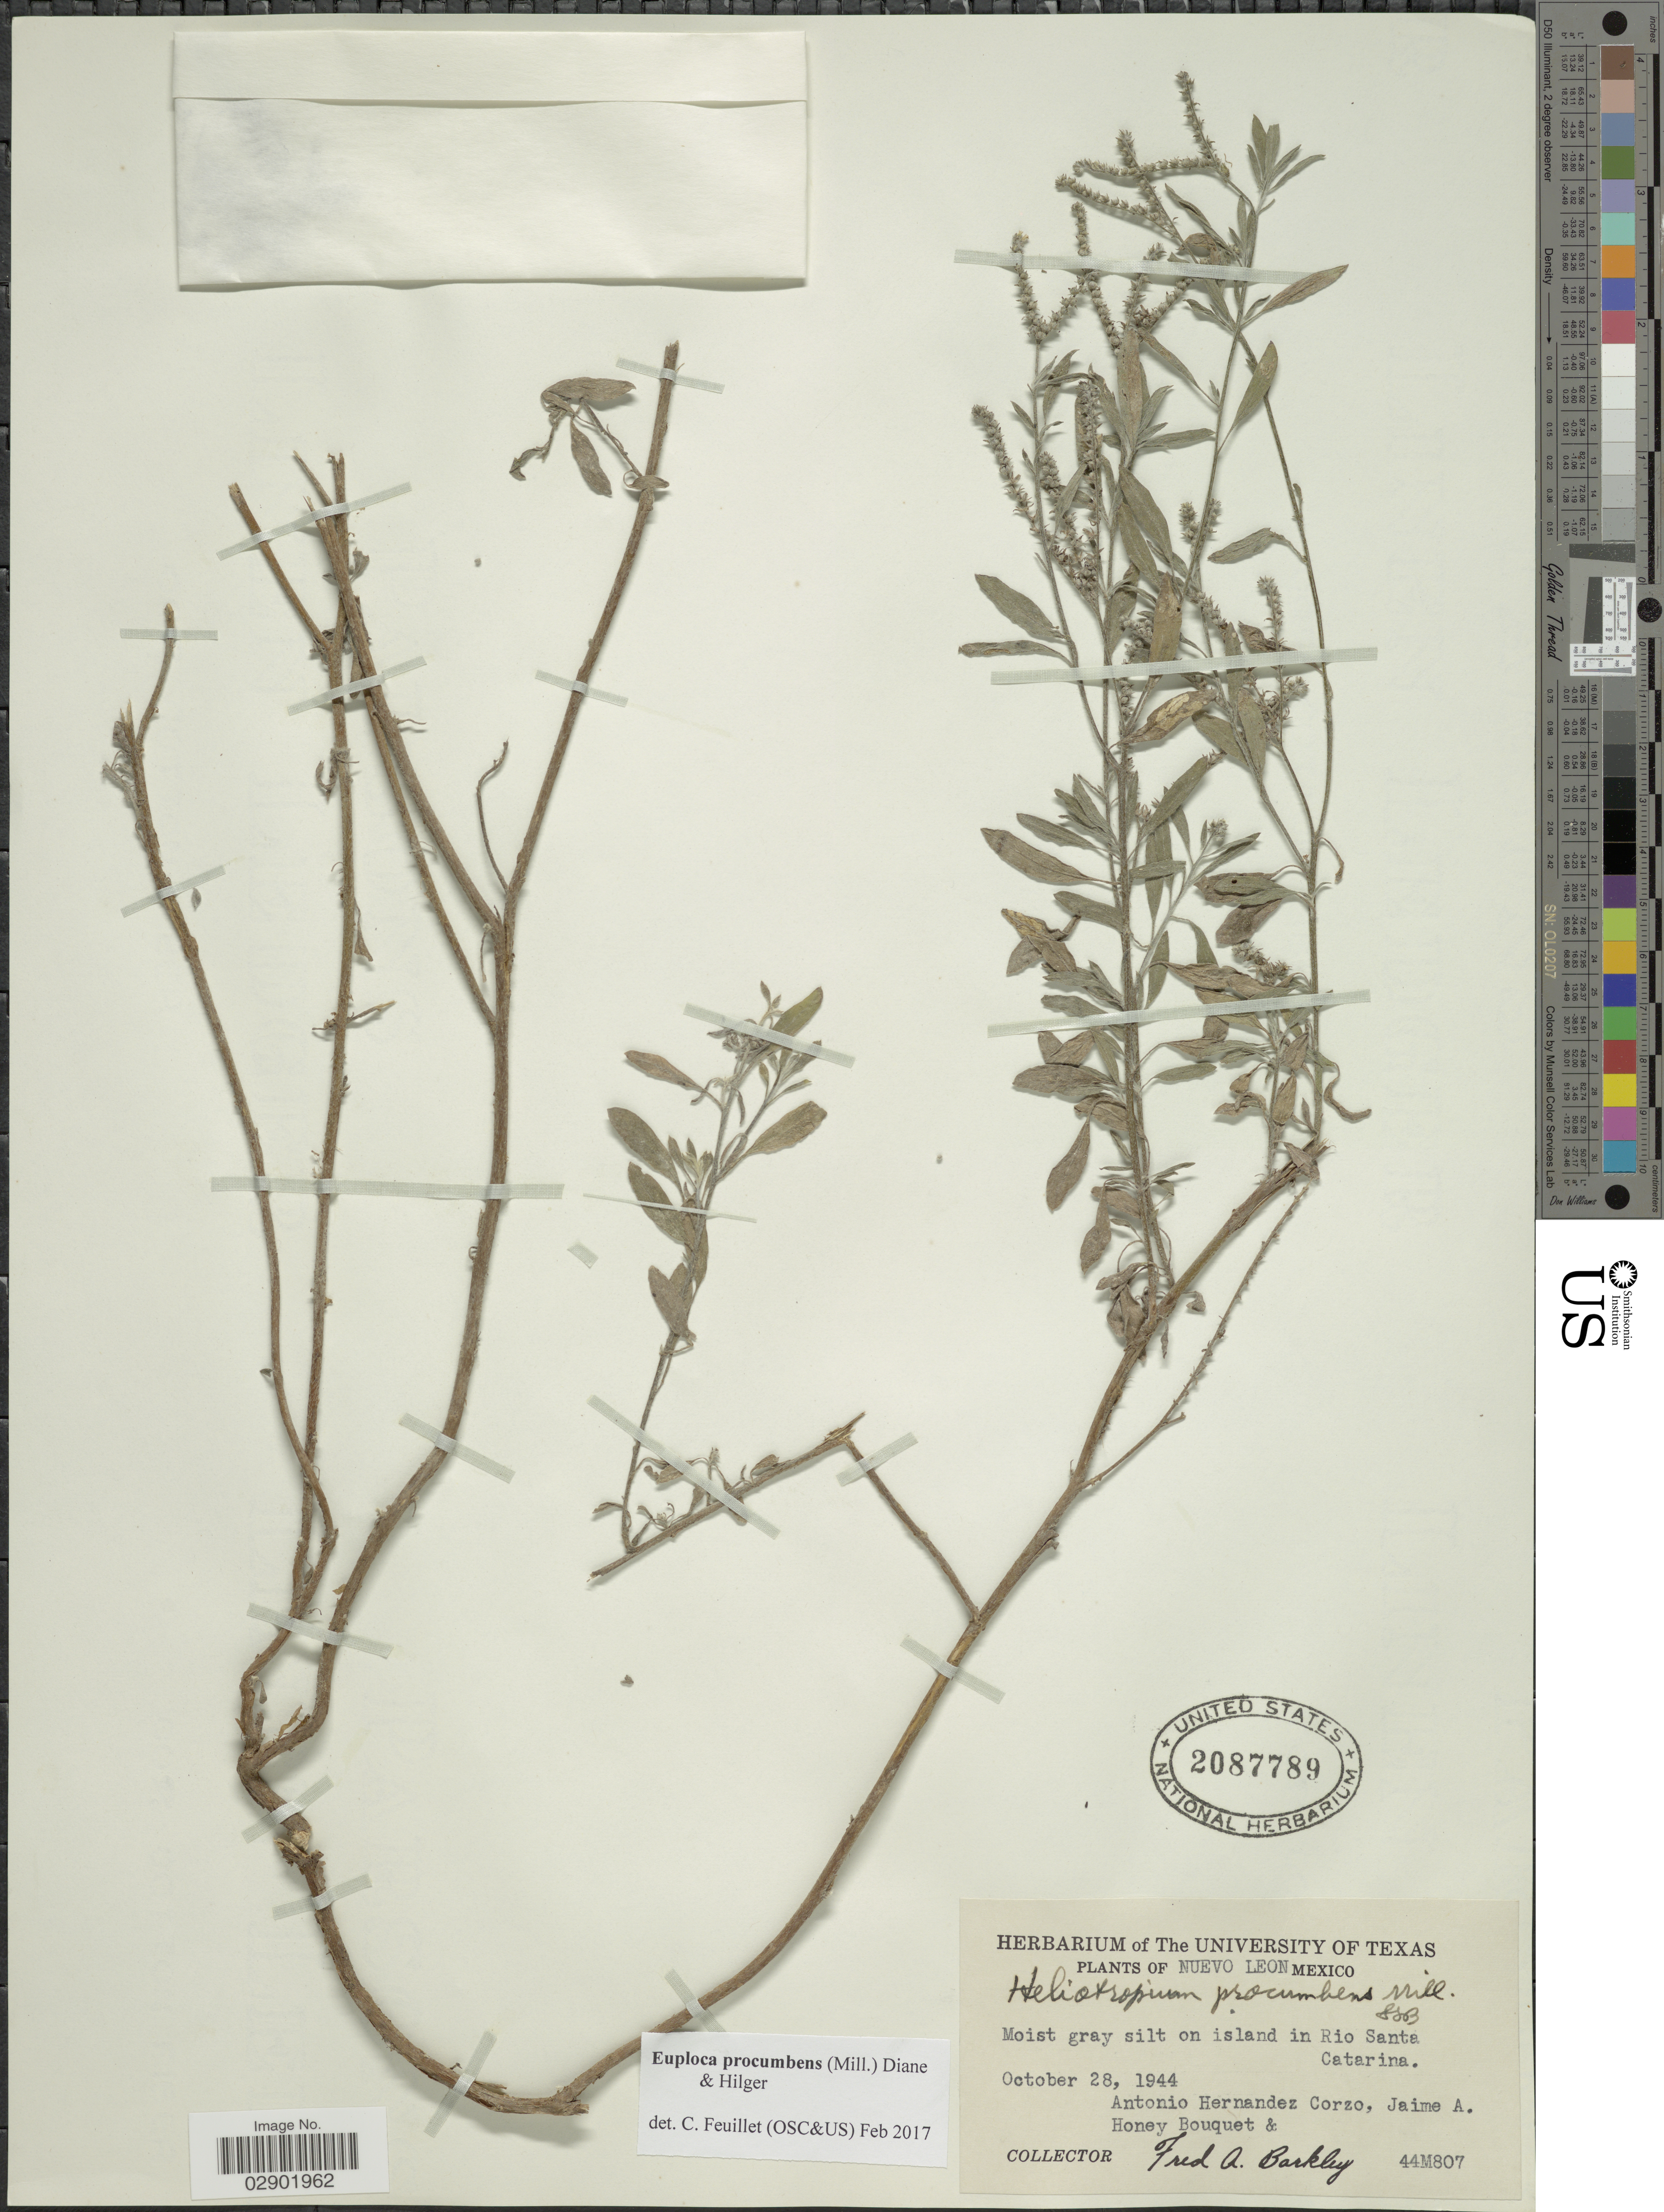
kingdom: Plantae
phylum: Tracheophyta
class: Magnoliopsida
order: Boraginales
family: Heliotropiaceae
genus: Euploca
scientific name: Euploca procumbens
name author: (Mill.) Diane & Hilger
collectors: F. A. Barkley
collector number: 44M807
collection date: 1944-10-28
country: Mexico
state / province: Nuevo León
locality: Moist gray silt on island in Rio Santa Catarina.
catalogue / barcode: US 2087789